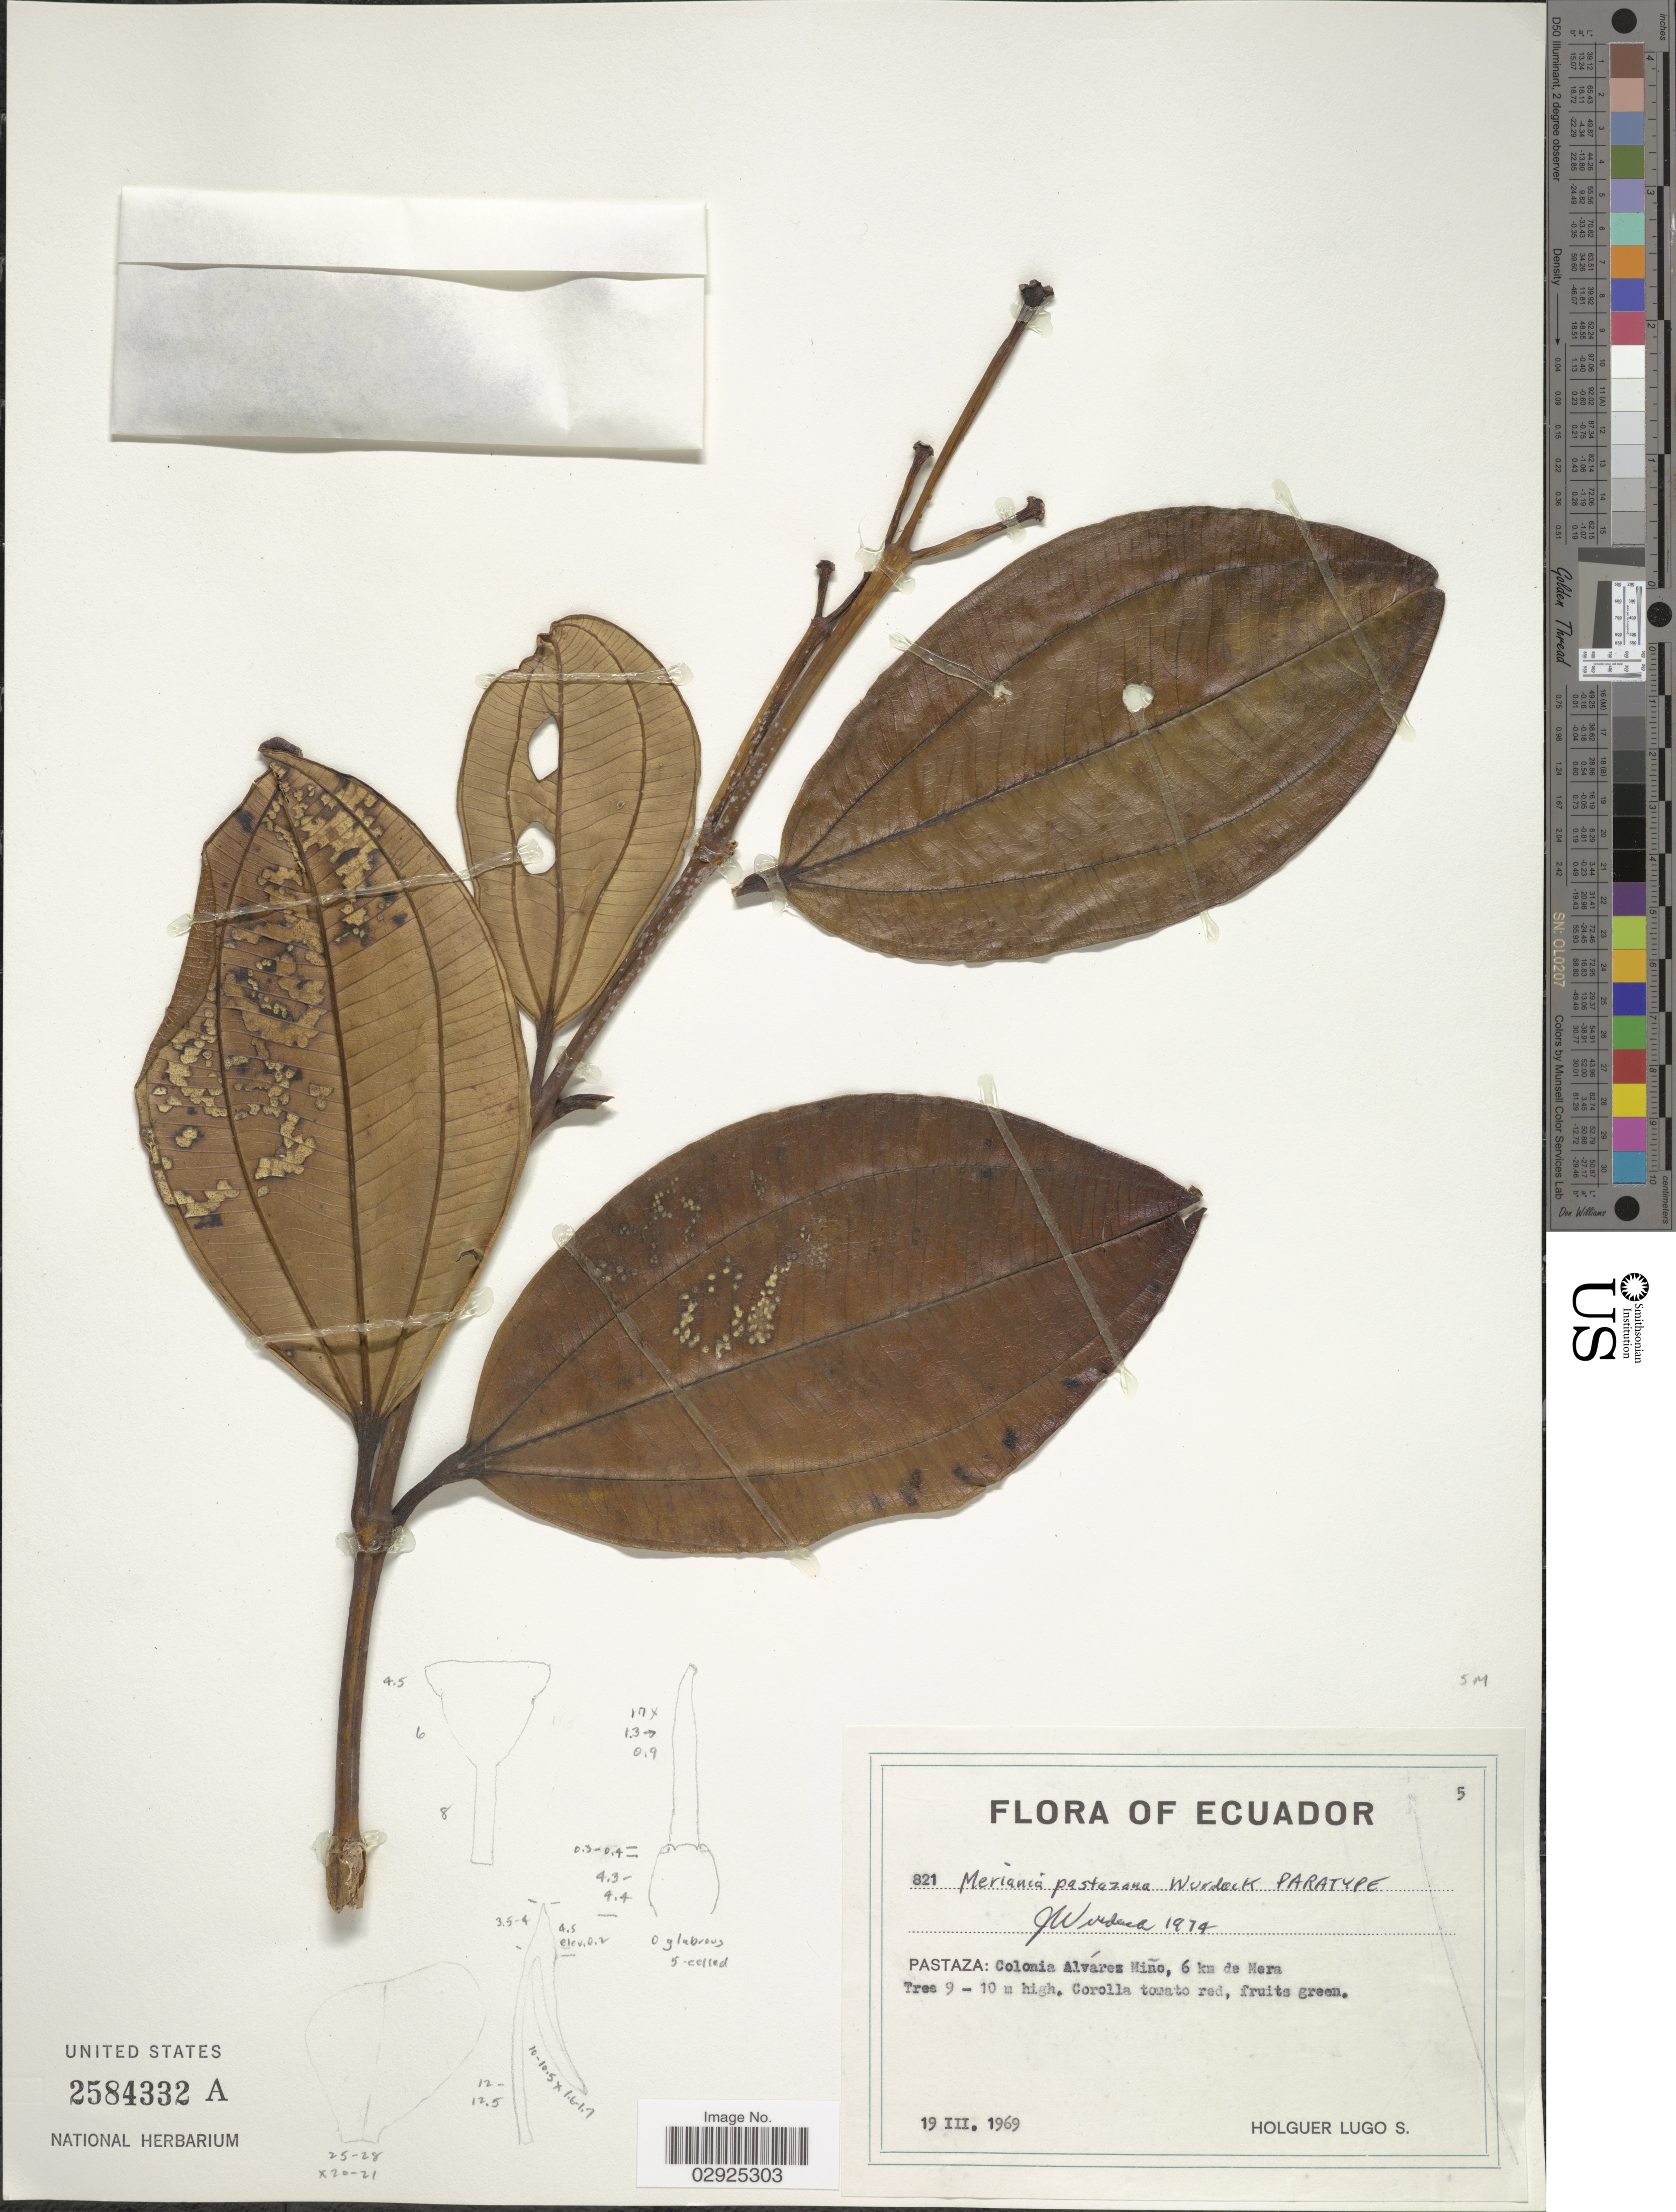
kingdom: Plantae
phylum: Tracheophyta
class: Magnoliopsida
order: Myrtales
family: Melastomataceae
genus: Meriania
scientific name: Meriania pastazana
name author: Wurdack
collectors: H. Lugo S.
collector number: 821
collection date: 1968-03-19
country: Ecuador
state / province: Pastaza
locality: Pastaza: Colonia Alvarez Mino, 6 km de Mera.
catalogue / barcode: US 2584332A